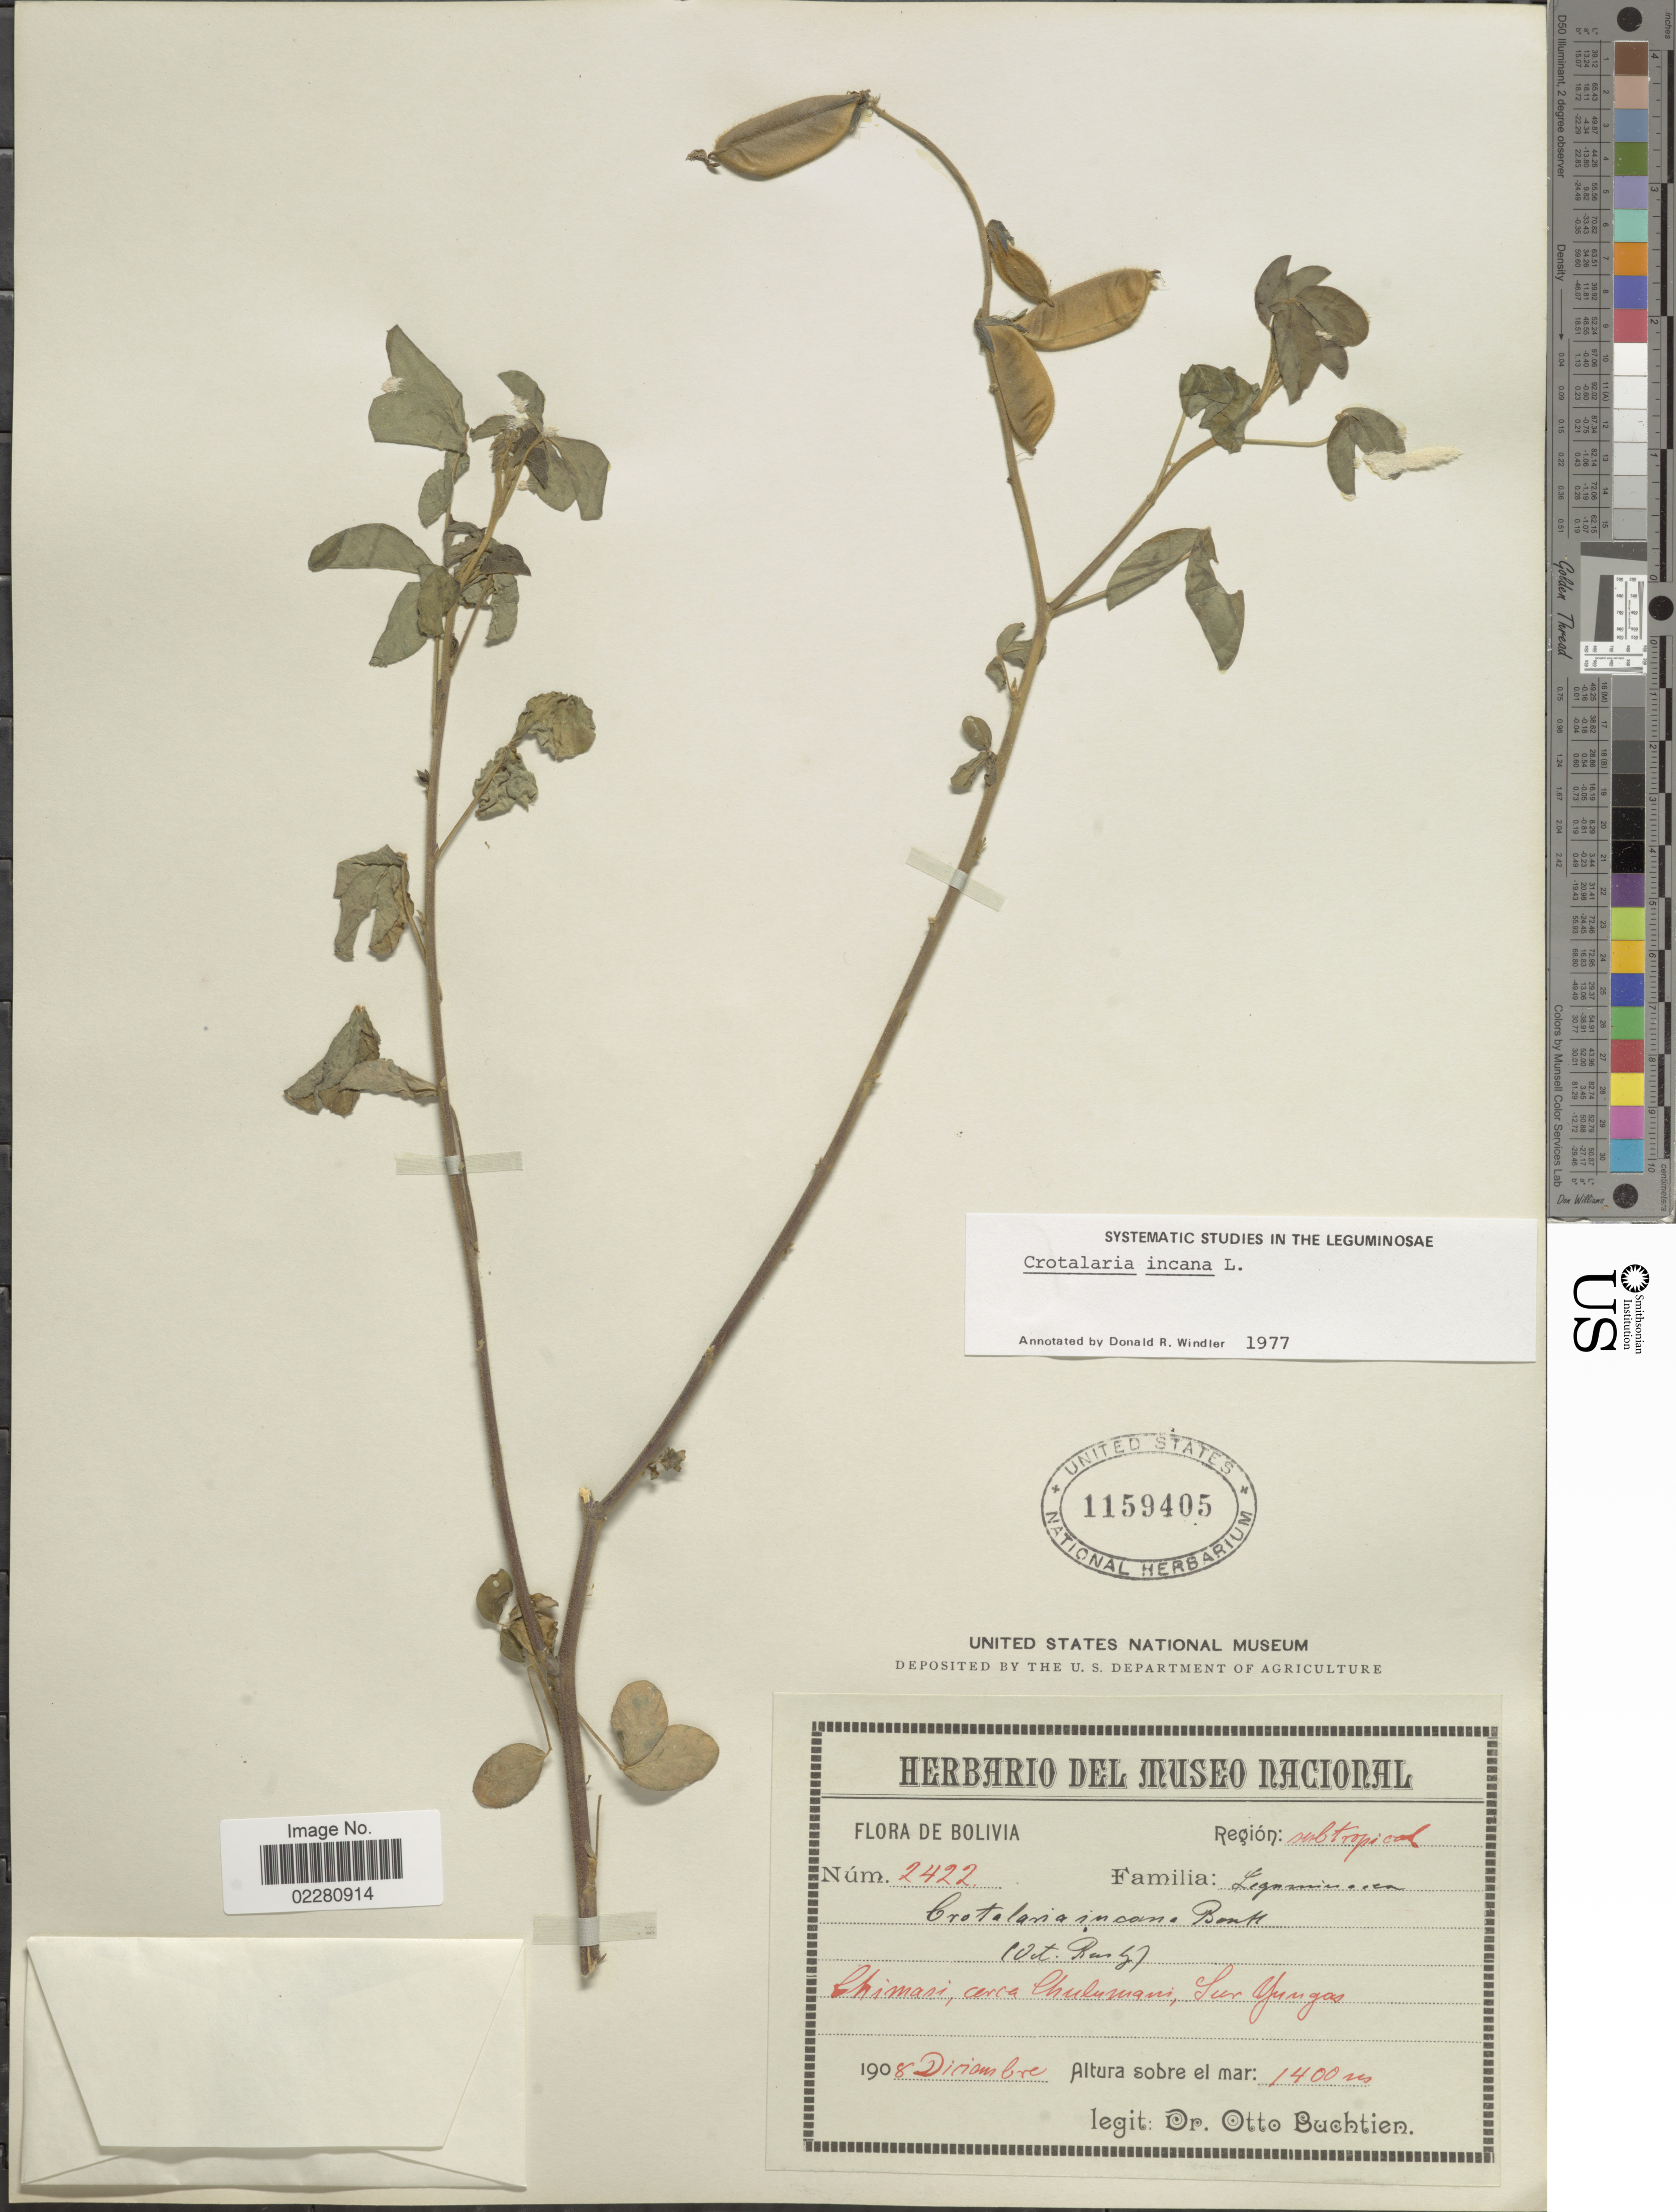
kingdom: Plantae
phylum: Tracheophyta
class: Magnoliopsida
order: Fabales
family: Fabaceae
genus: Crotalaria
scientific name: Crotalaria incana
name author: L.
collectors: O. Buchtien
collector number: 2422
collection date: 1908-12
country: Bolivia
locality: Chimari, cerca Chulumani, Sur Yungas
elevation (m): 1400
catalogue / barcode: US 1159405